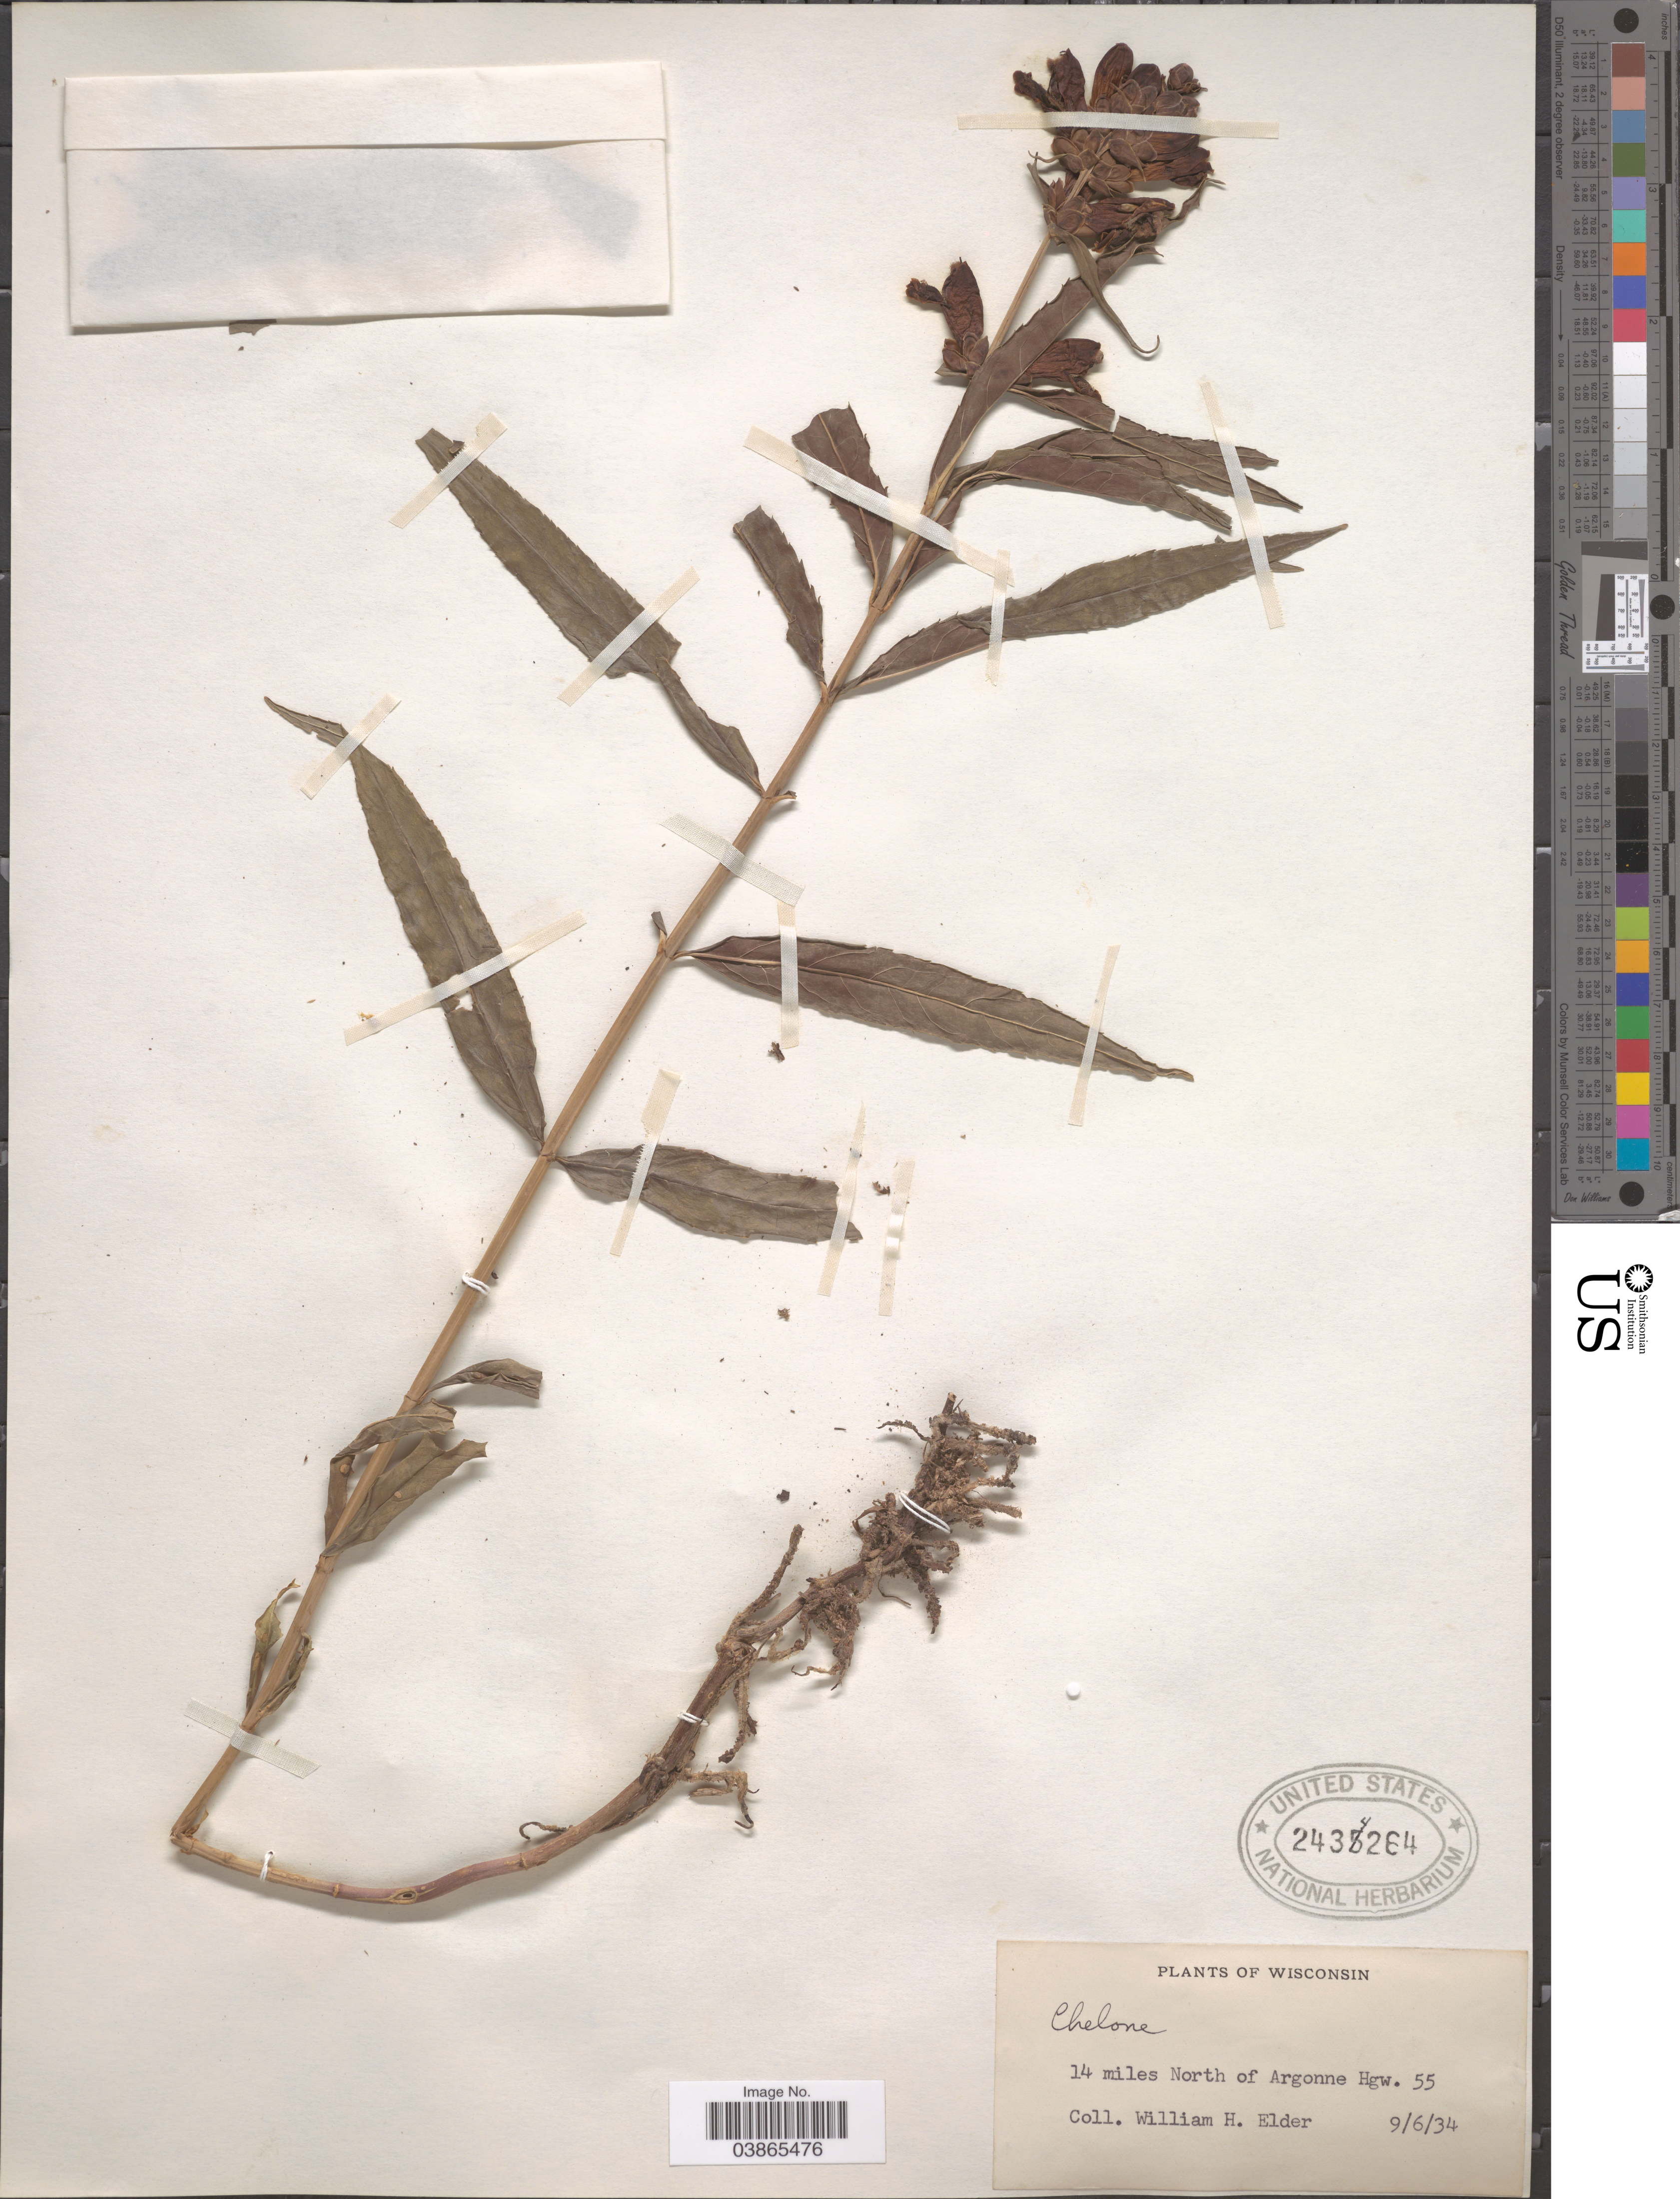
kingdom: Plantae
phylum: Tracheophyta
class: Magnoliopsida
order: Lamiales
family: Plantaginaceae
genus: Chelone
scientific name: Chelone sp.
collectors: W. Elder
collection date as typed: Transcribed d/m/y: 6/9/34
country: United States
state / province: Wisconsin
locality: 14 miles North of Argonne Hgw. 55.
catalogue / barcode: US 2434264